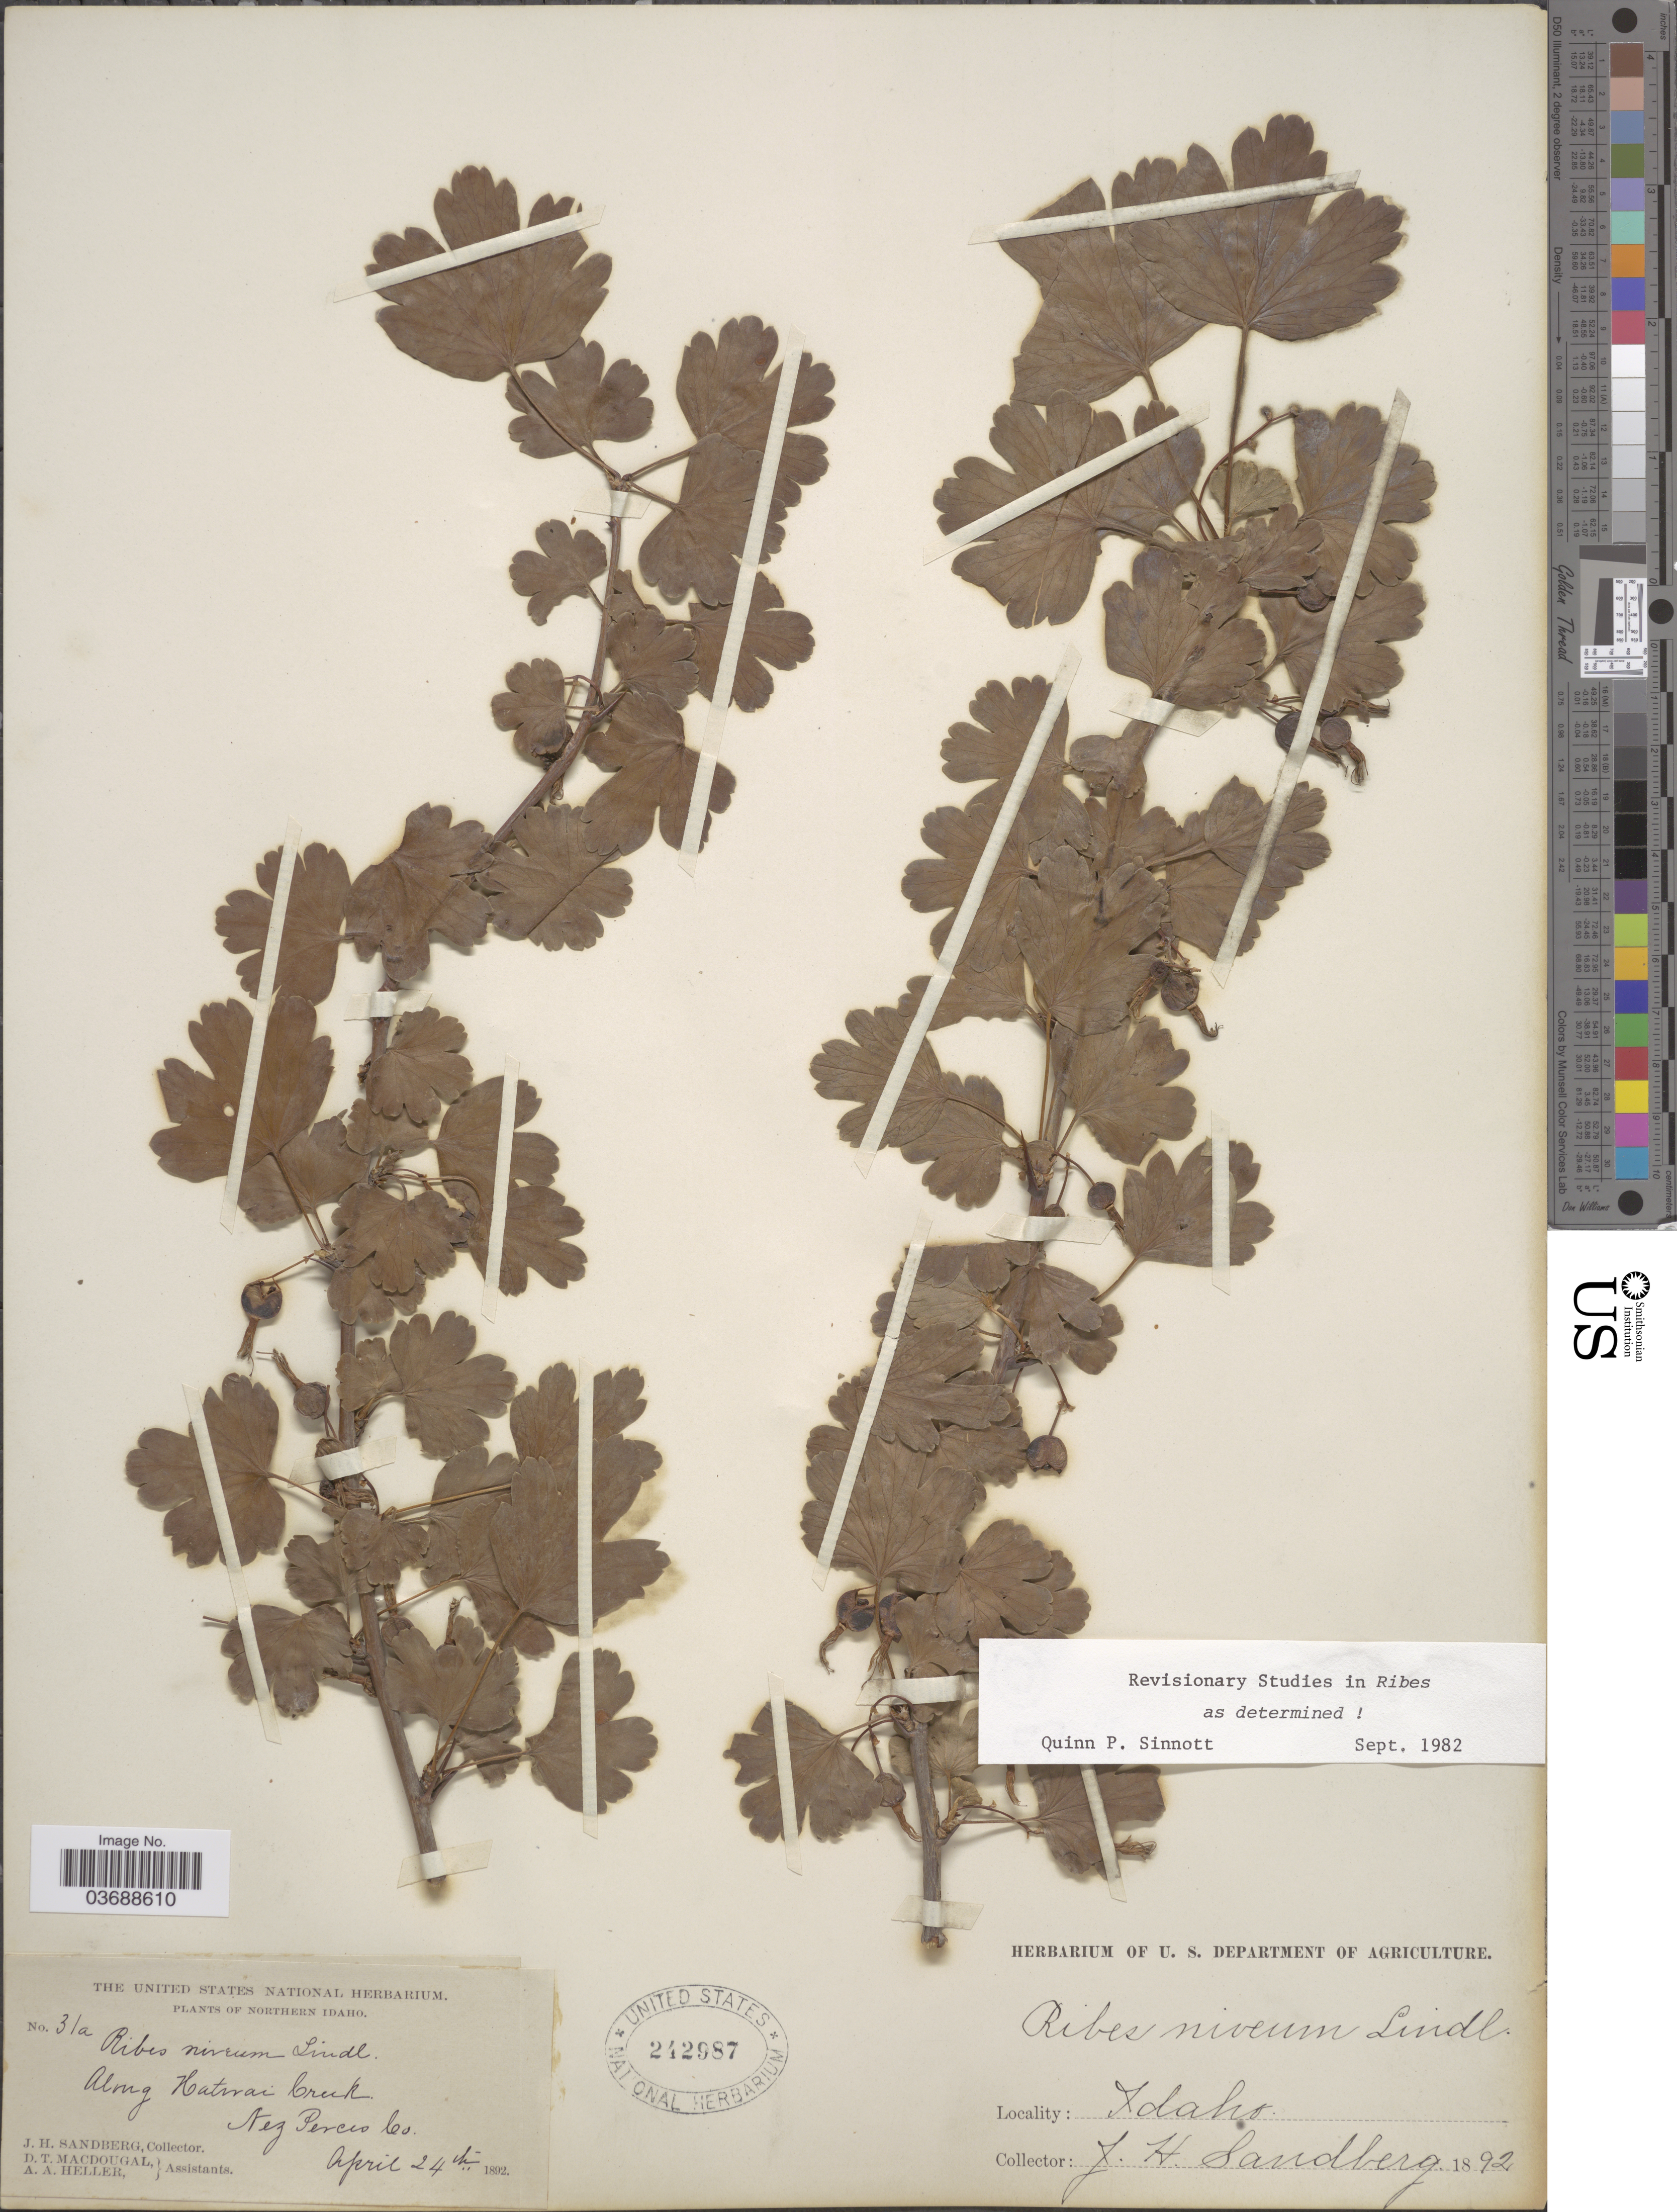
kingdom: Plantae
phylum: Tracheophyta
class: Magnoliopsida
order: Saxifragales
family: Grossulariaceae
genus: Ribes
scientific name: Ribes niveum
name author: Lindl.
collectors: J. H. Sandberg, D. T. MacDougal & A. A. Heller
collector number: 31a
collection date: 1892-04-24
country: United States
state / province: Idaho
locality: Northern Idaho. Along Katmai Creek. Nez Perces Co.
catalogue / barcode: US 242987